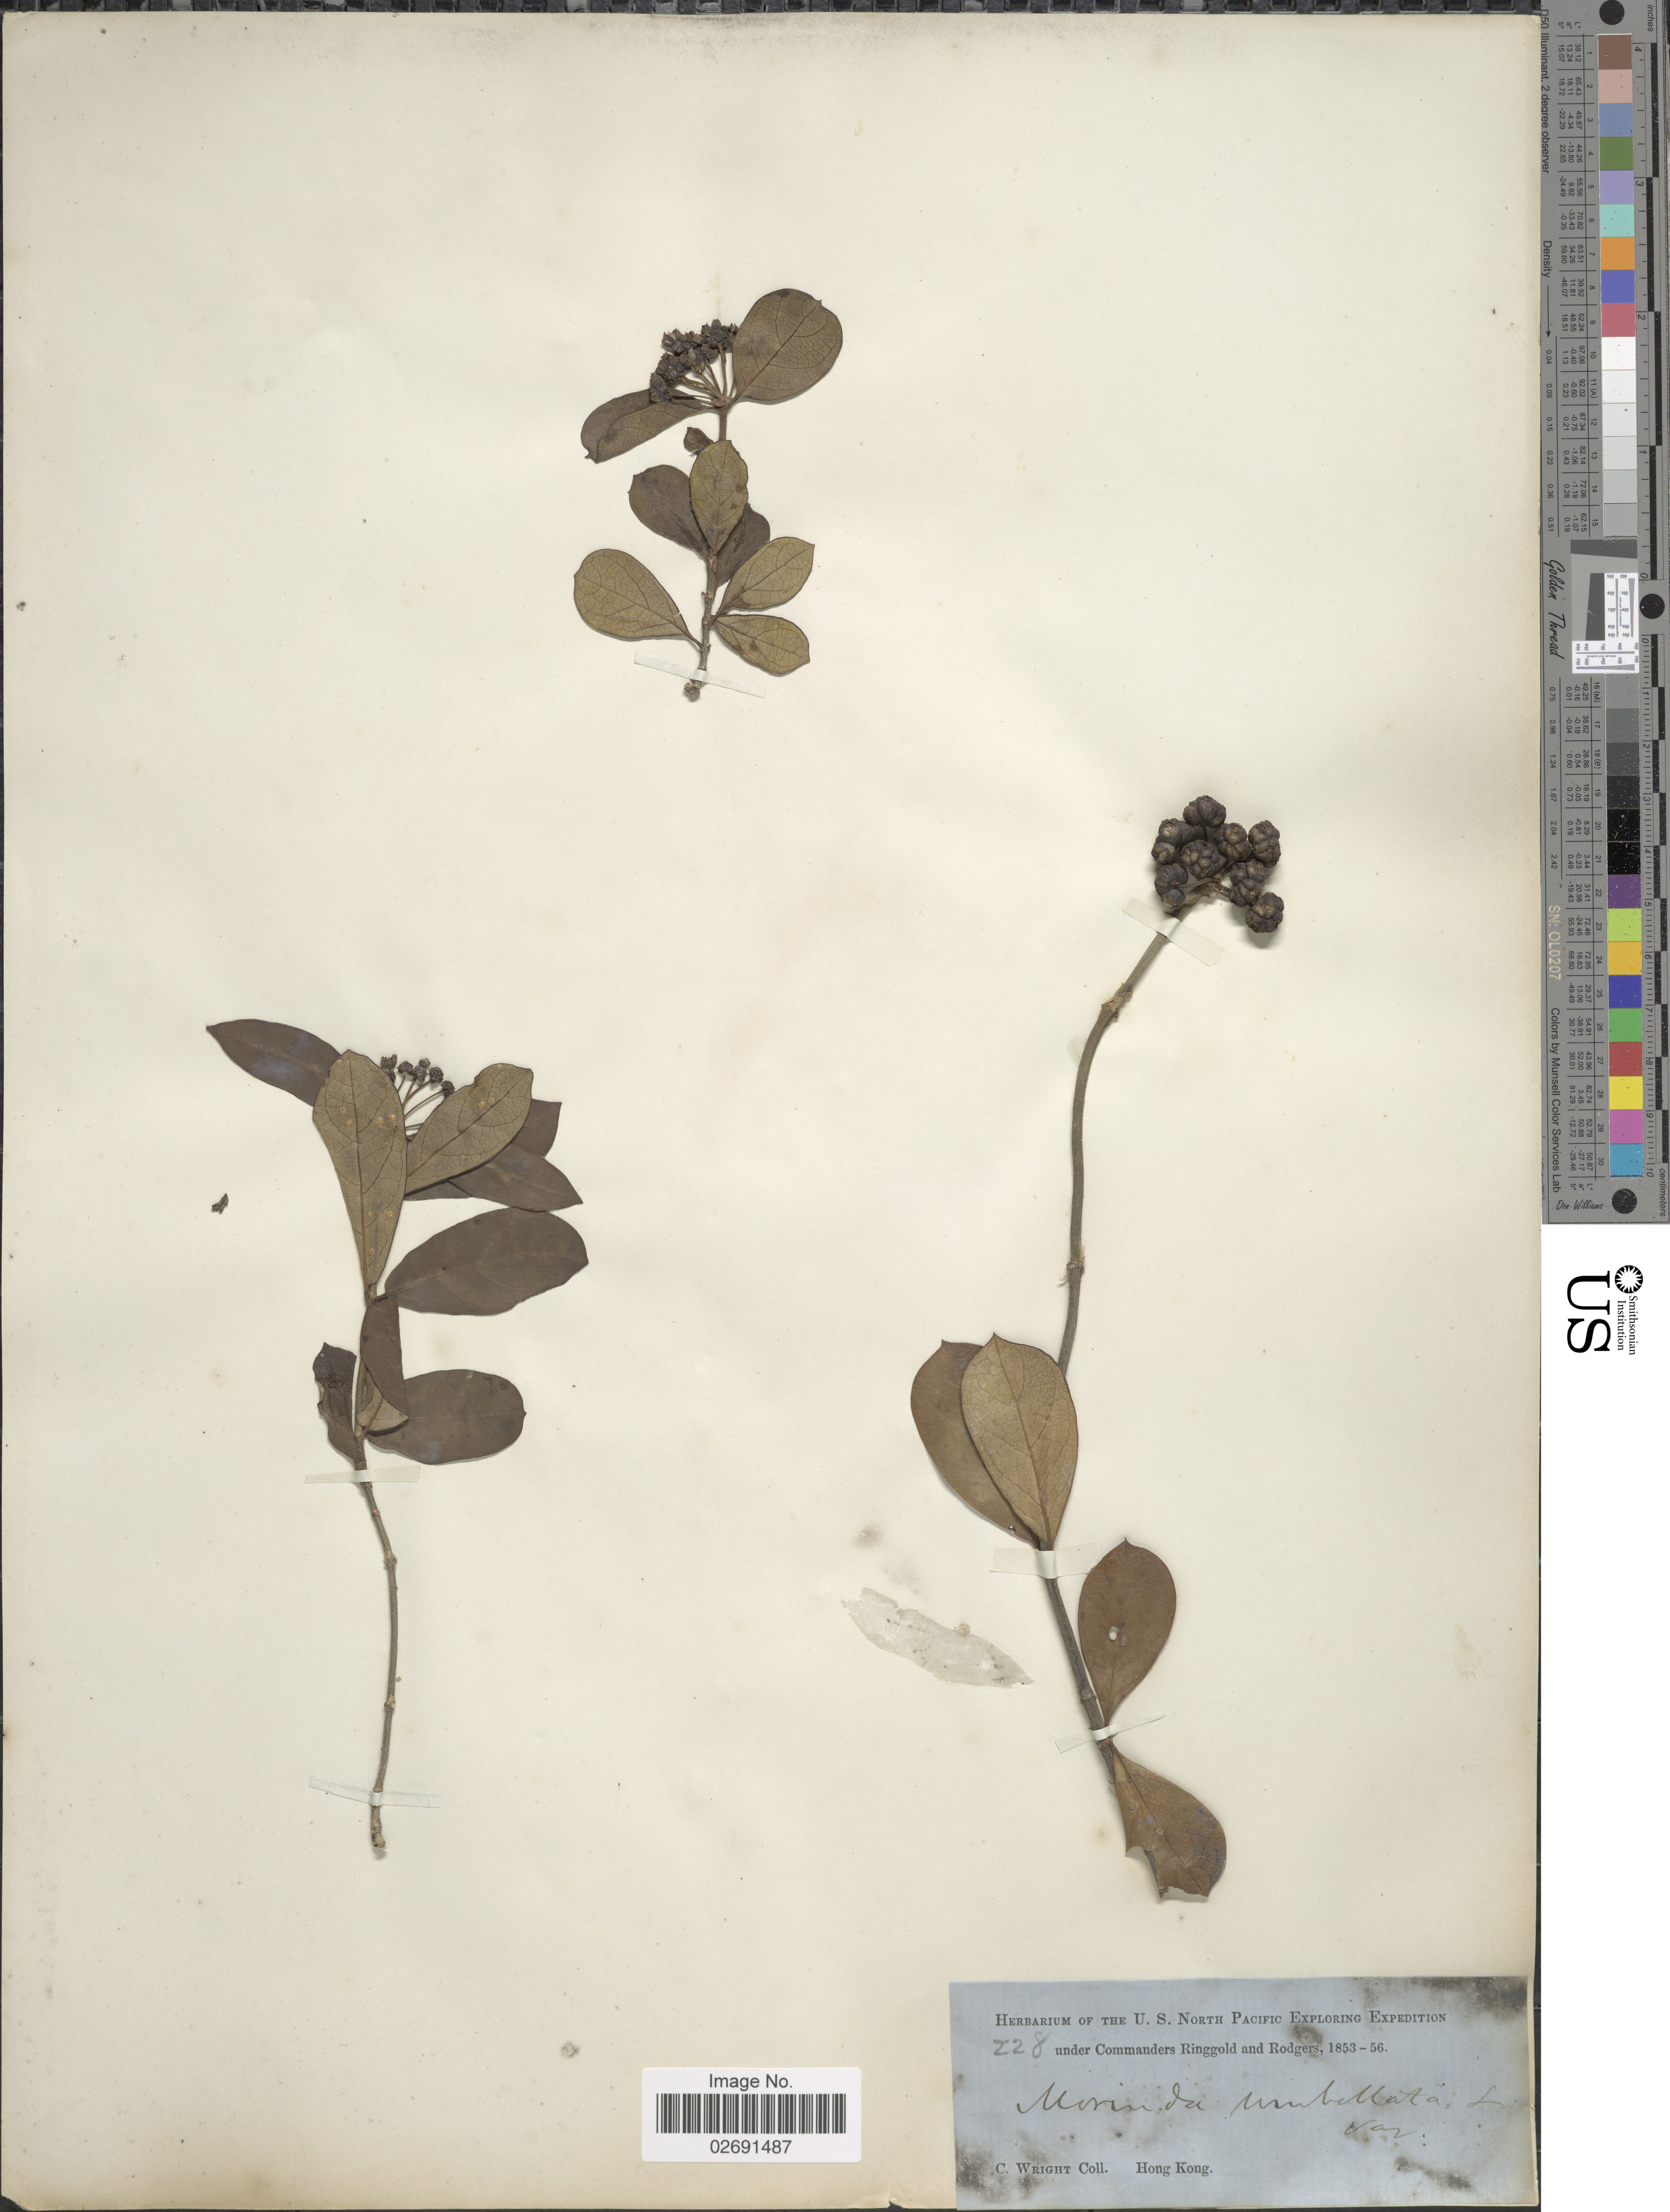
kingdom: Plantae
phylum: Tracheophyta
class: Magnoliopsida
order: Gentianales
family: Rubiaceae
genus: Gynochthodes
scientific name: Gynochthodes umbellata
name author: (L.) Razafim. & B. Bremer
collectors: C. Wright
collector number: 228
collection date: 1853/1856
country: China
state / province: Hong Kong